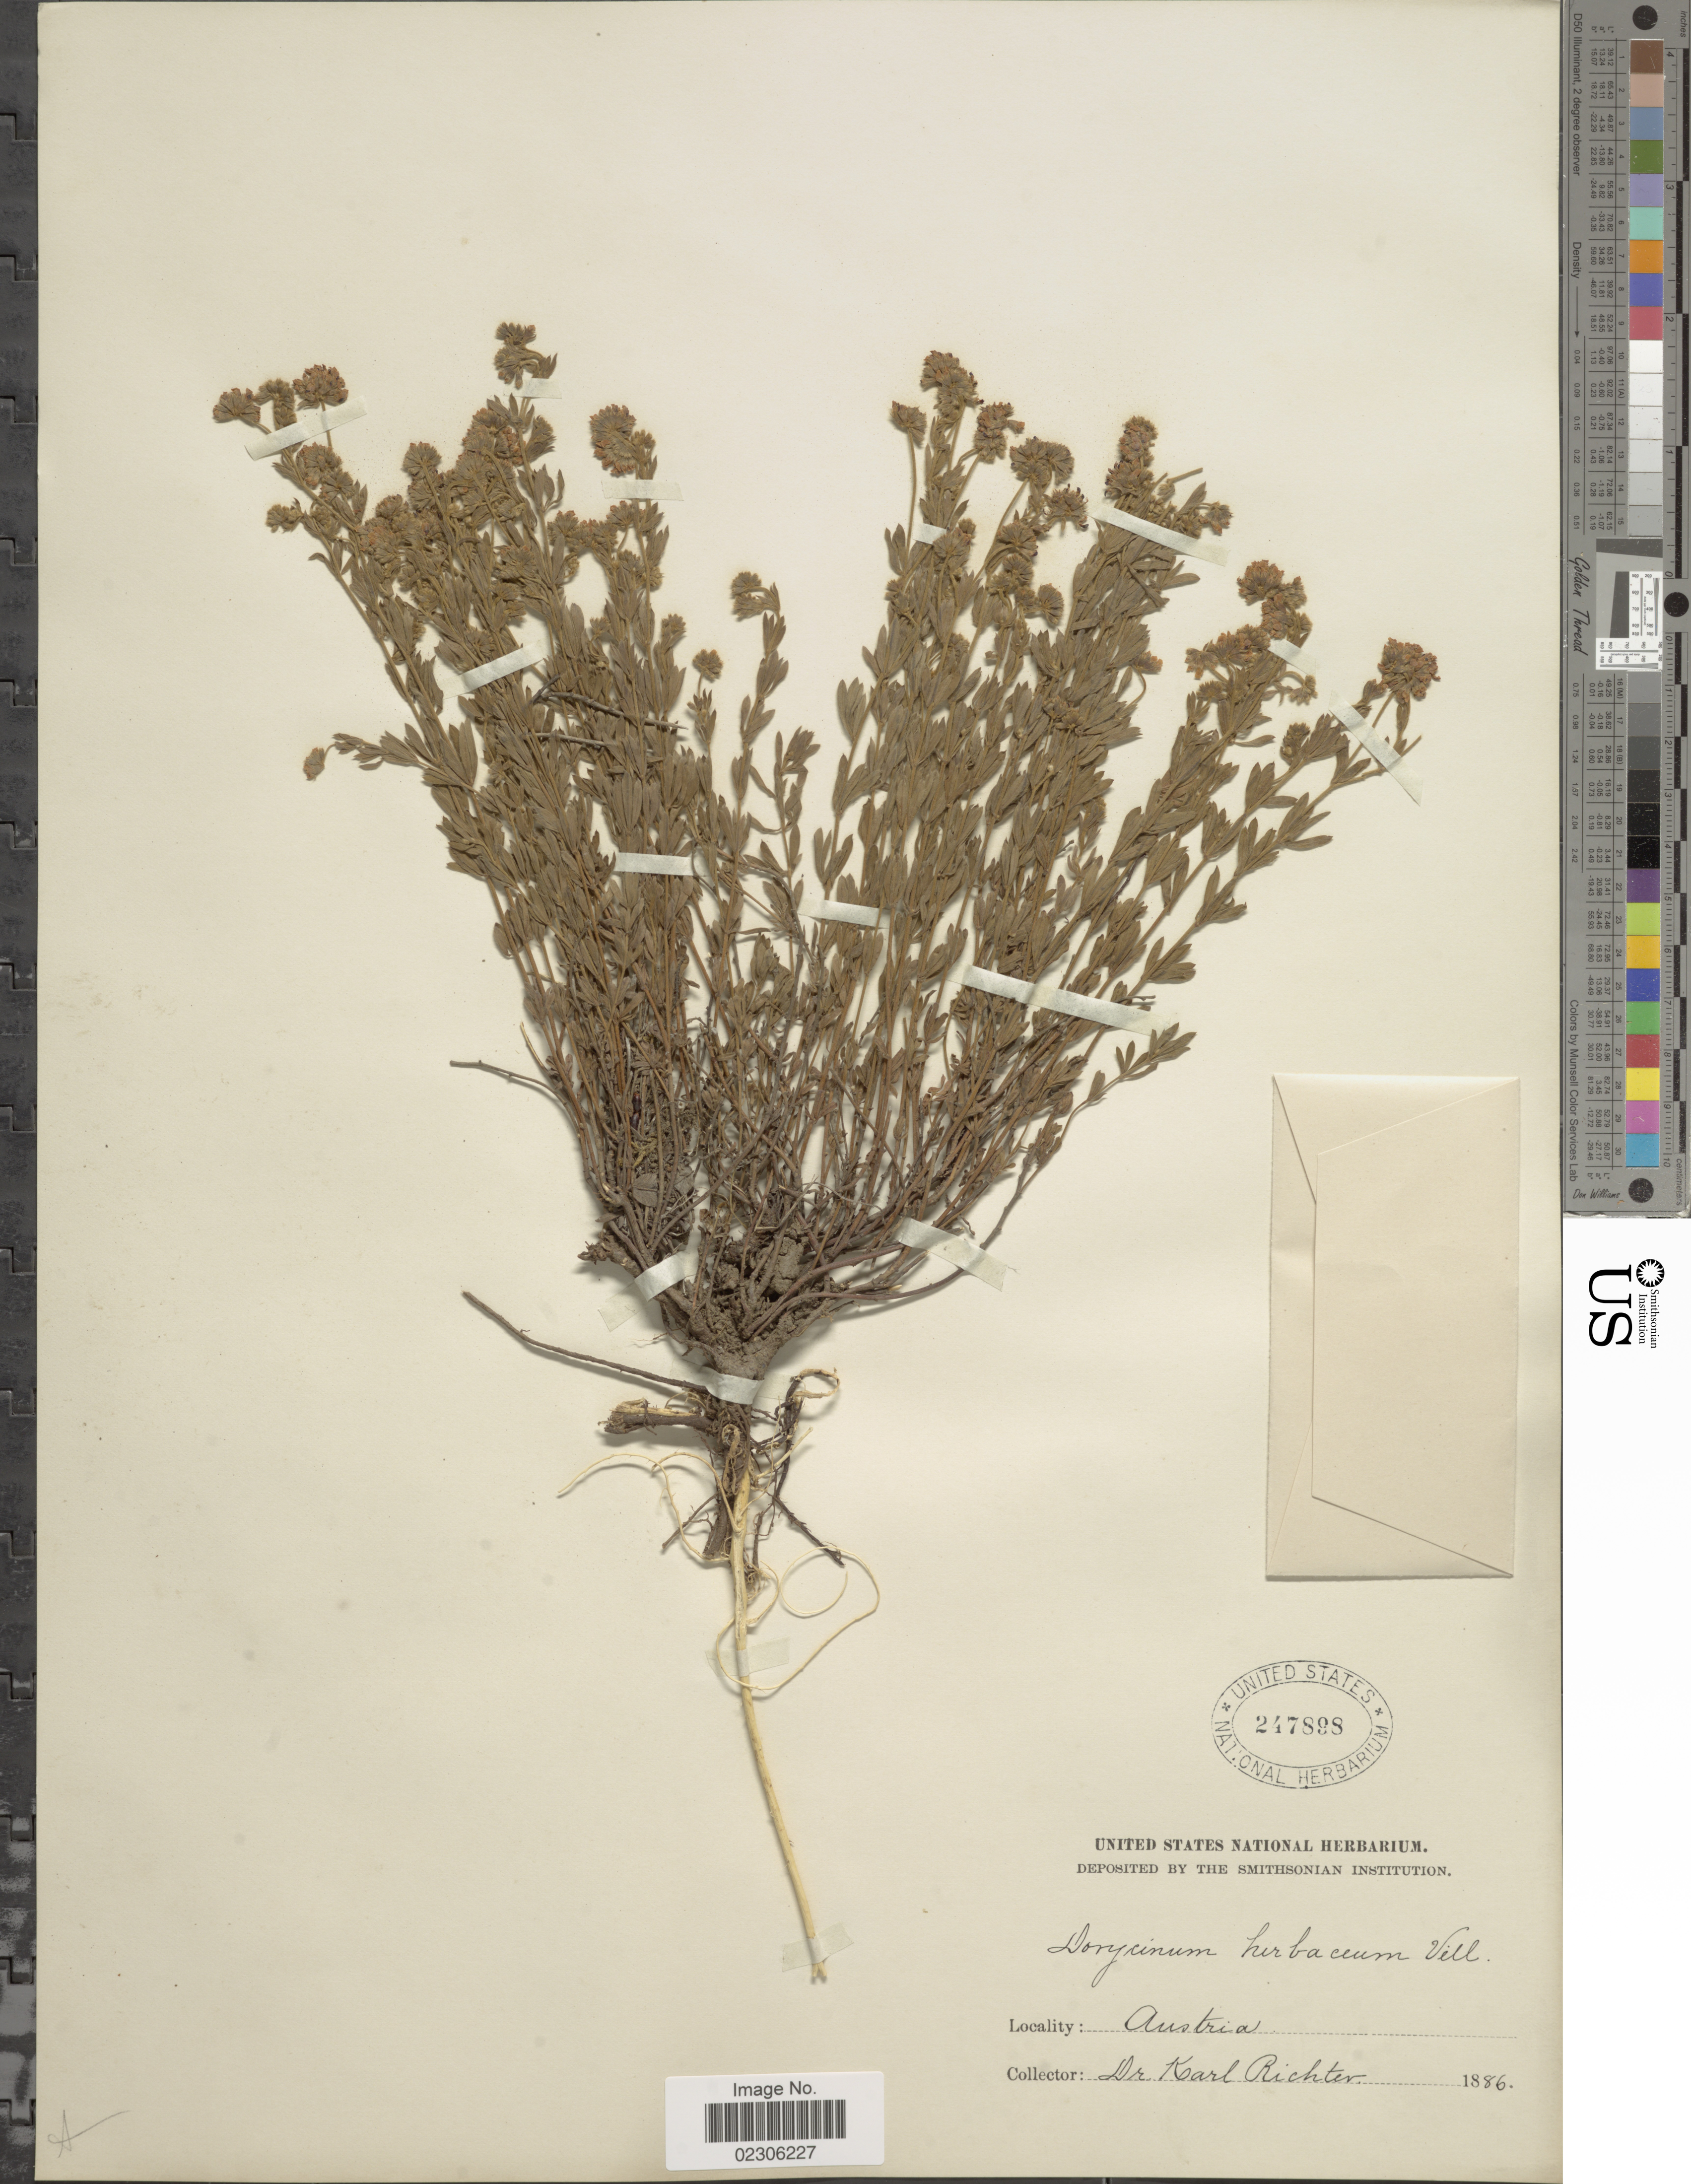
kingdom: Plantae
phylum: Tracheophyta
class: Magnoliopsida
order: Fabales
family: Fabaceae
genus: Dorycnium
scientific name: Dorycnium herbaceum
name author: Vill.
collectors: K. Richter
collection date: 1886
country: Austria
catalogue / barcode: US 247898